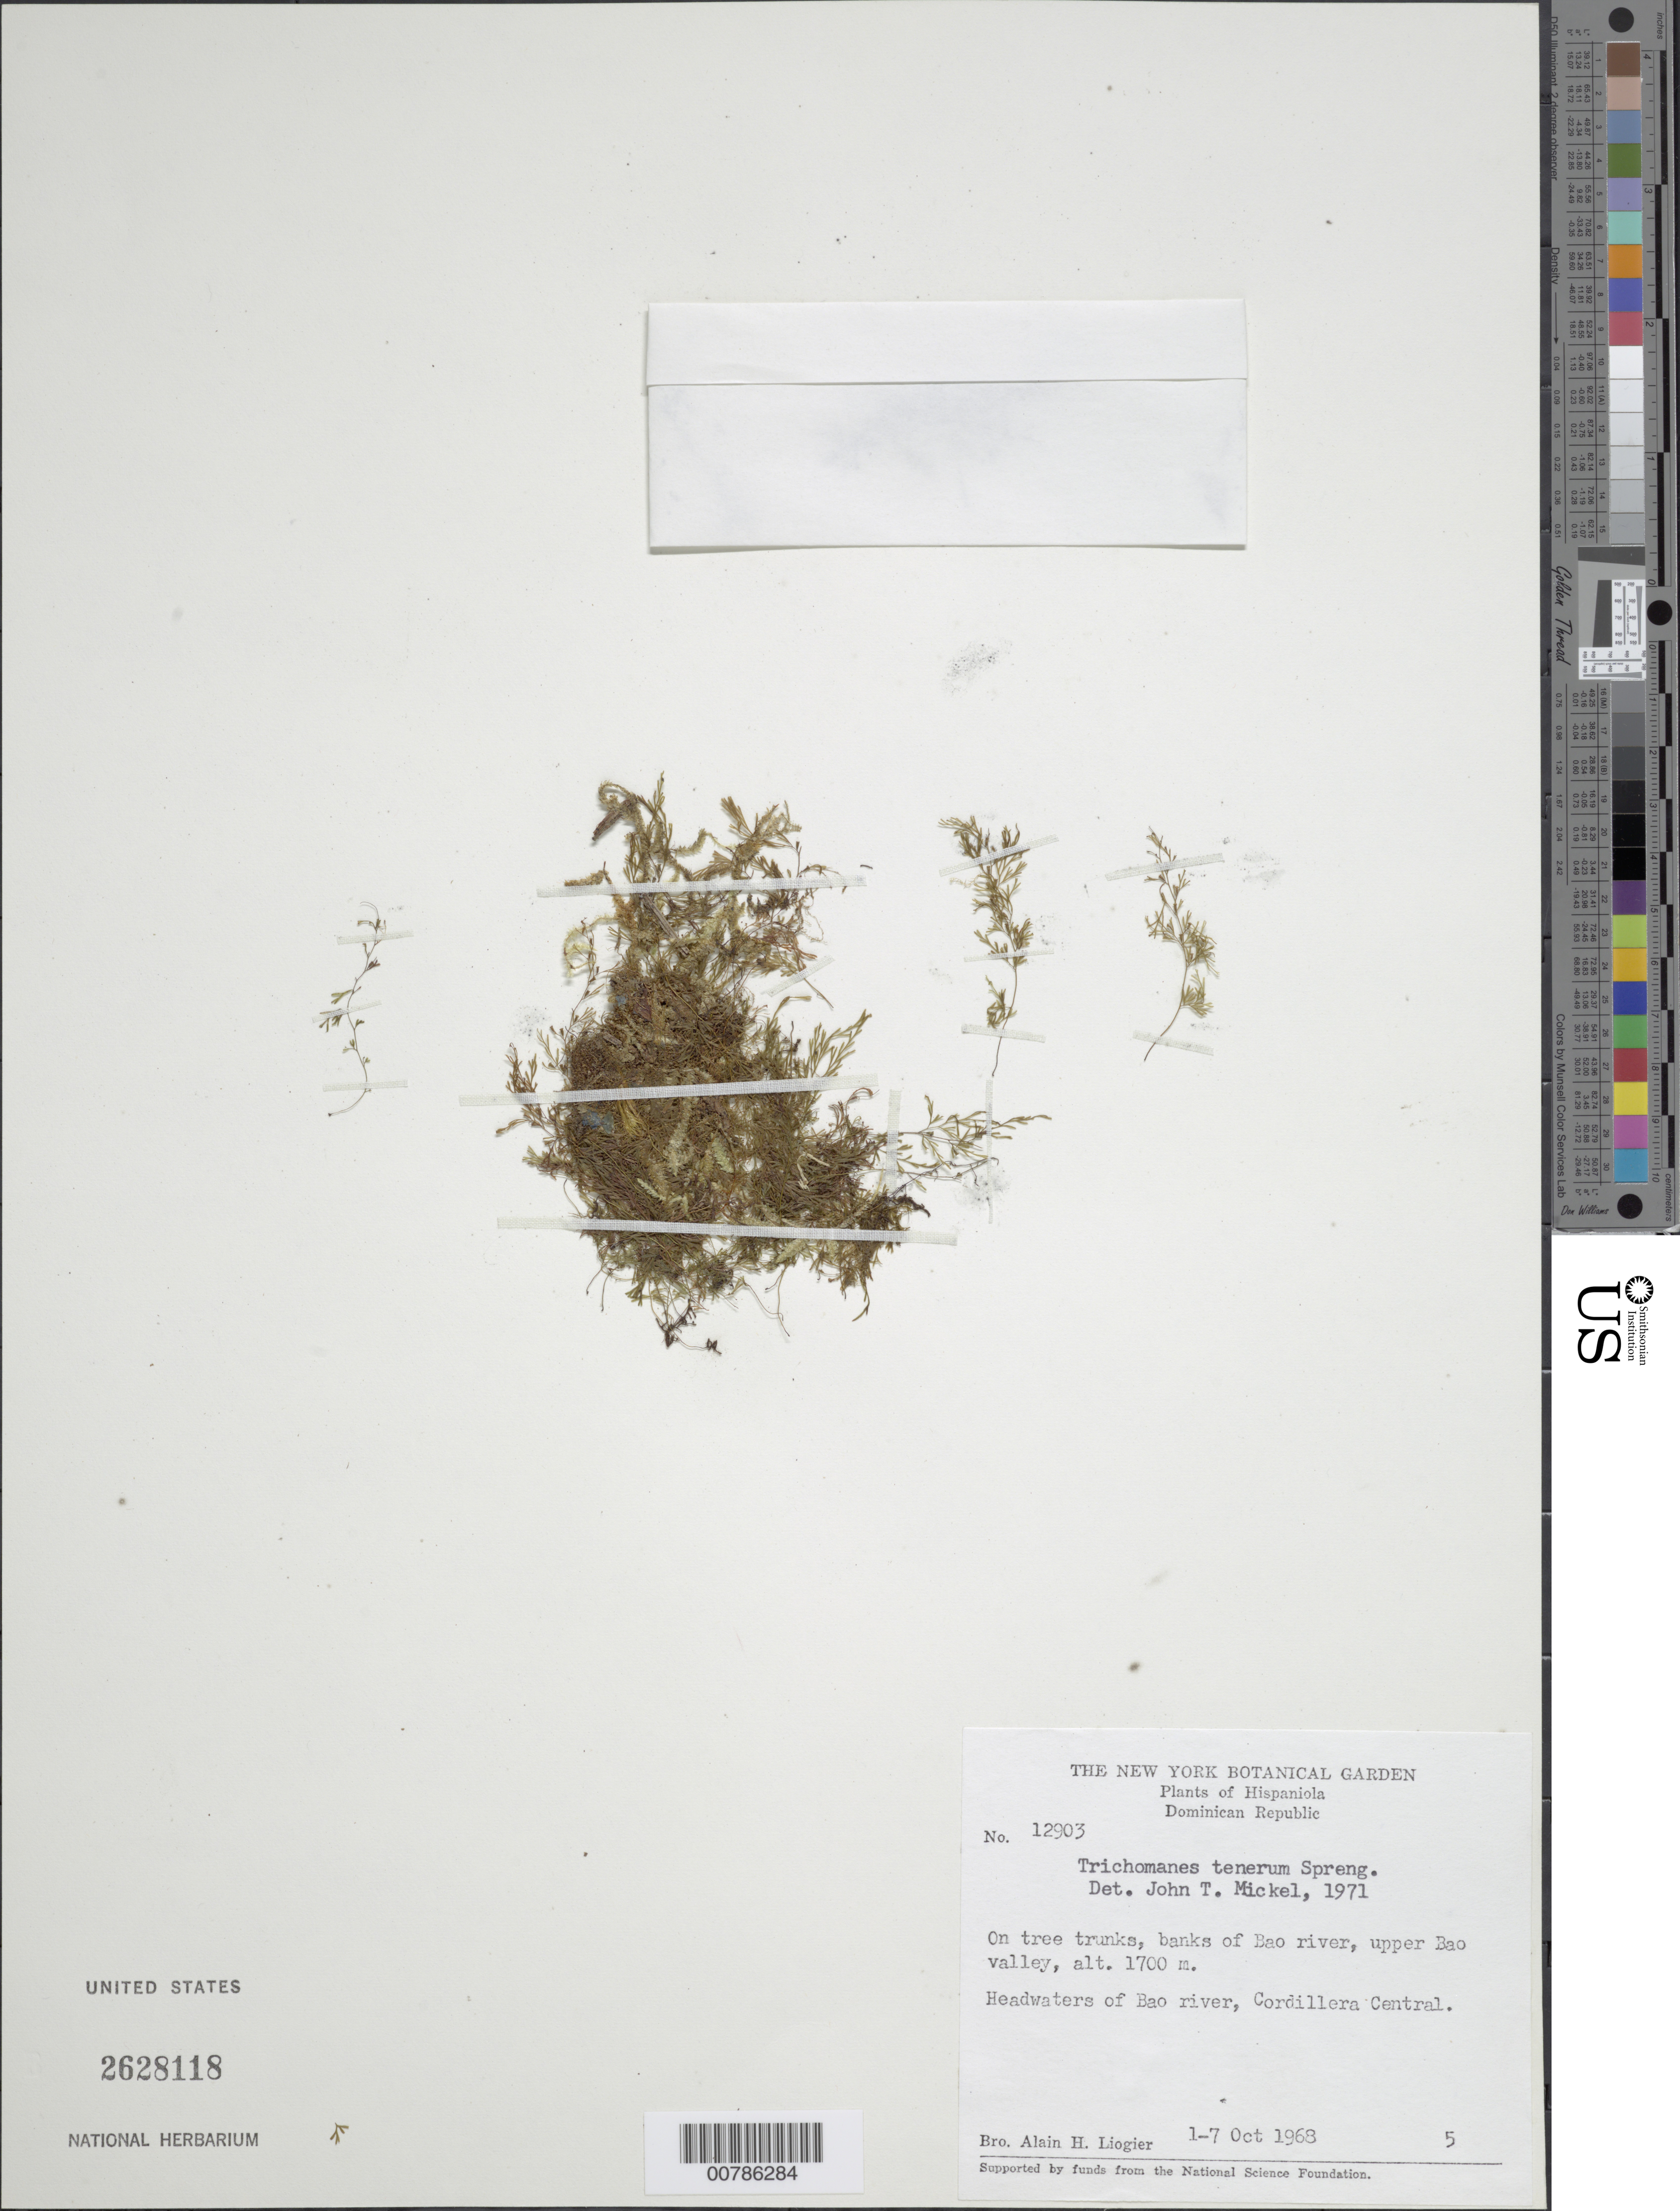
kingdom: Plantae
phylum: Tracheophyta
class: Polypodiopsida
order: Hymenophyllales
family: Hymenophyllaceae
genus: Polyphlebium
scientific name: Polyphlebium angustatum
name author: (Carmich.) Ebihara & Dubuisson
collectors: A. H. Liogier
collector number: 12903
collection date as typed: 01 Oct 1968 to 07 Oct 1968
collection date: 1968-10-01/1968-10-07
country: Dominican Republic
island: Hispaniola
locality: Bao River, headwaters, upper Bao valley, Cordillera Central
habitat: Banks of river, on tree trunks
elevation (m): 1700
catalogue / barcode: US 2628118